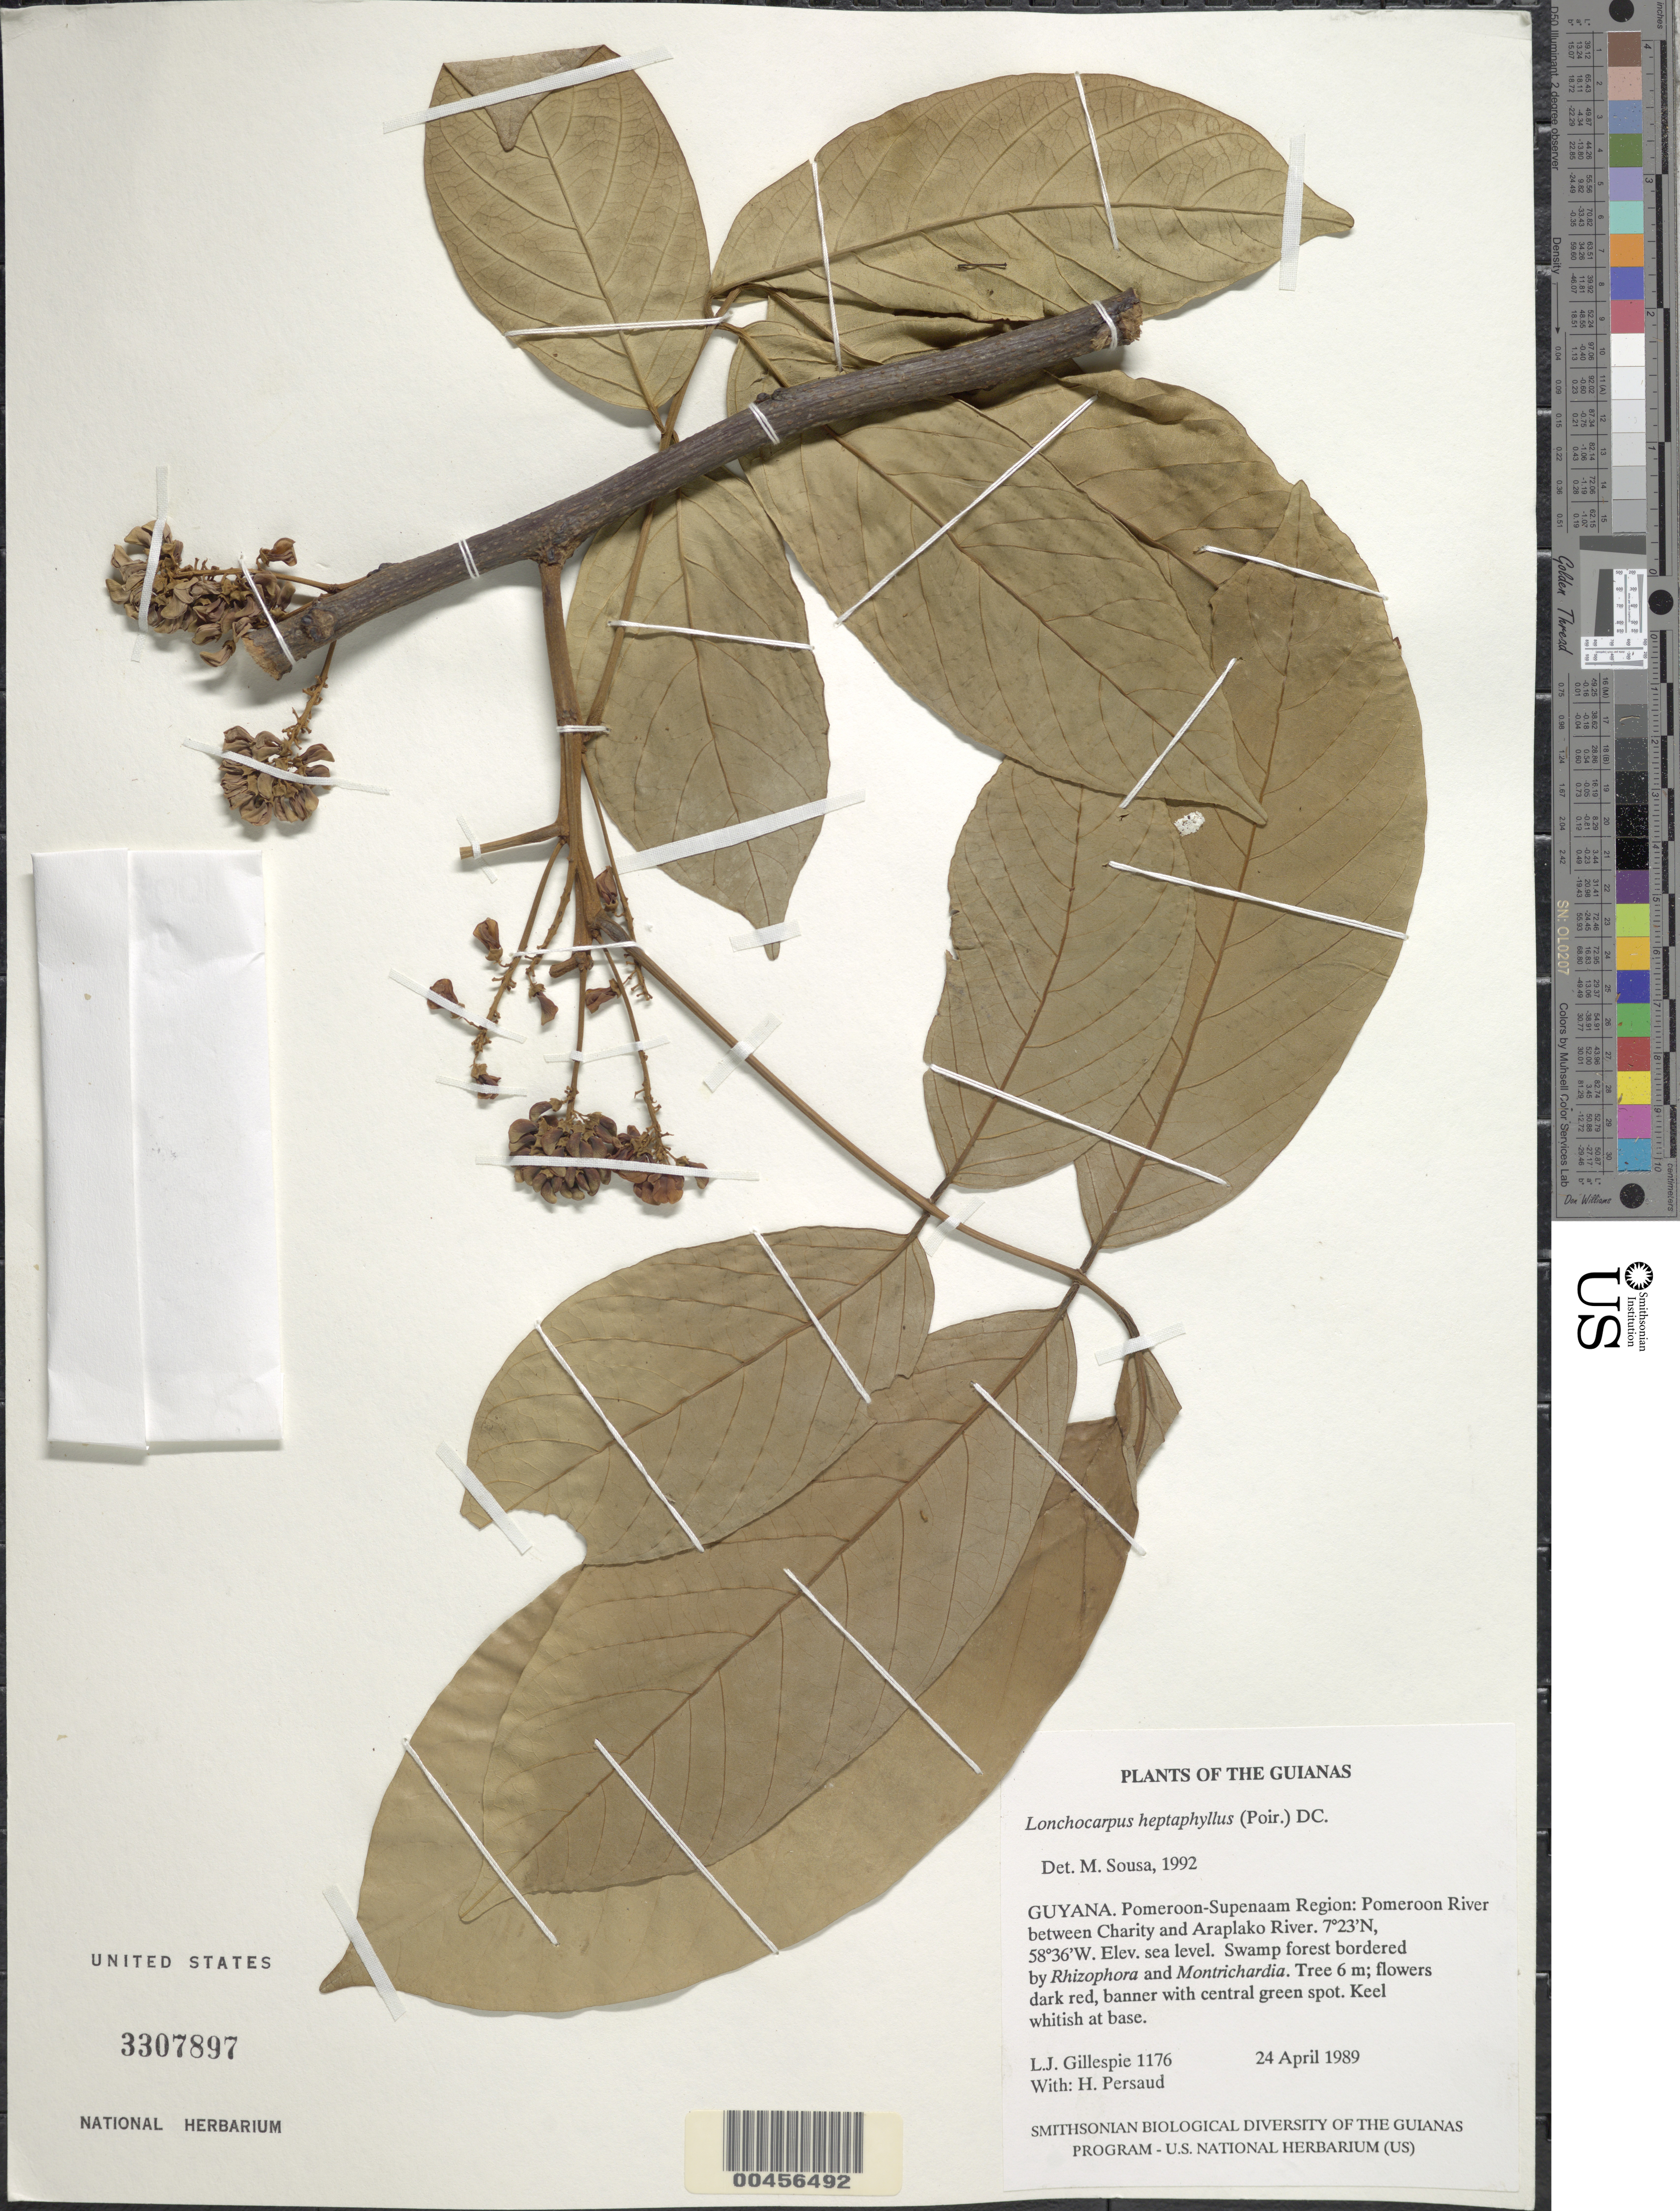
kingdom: Plantae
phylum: Tracheophyta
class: Magnoliopsida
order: Fabales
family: Fabaceae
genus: Lonchocarpus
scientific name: Lonchocarpus heptaphyllus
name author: (Poir.) DC.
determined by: Sousa, M.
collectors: L. J. Gillespie & H. Persaud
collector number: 1176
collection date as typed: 24 April 1989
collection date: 1989-04-24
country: Guyana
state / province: Pomeroon-Supenaam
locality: Pomeroon River between Charity and Araplako River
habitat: Swamp forest bordered by Rhizophora & Montrichardia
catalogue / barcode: US 3307897